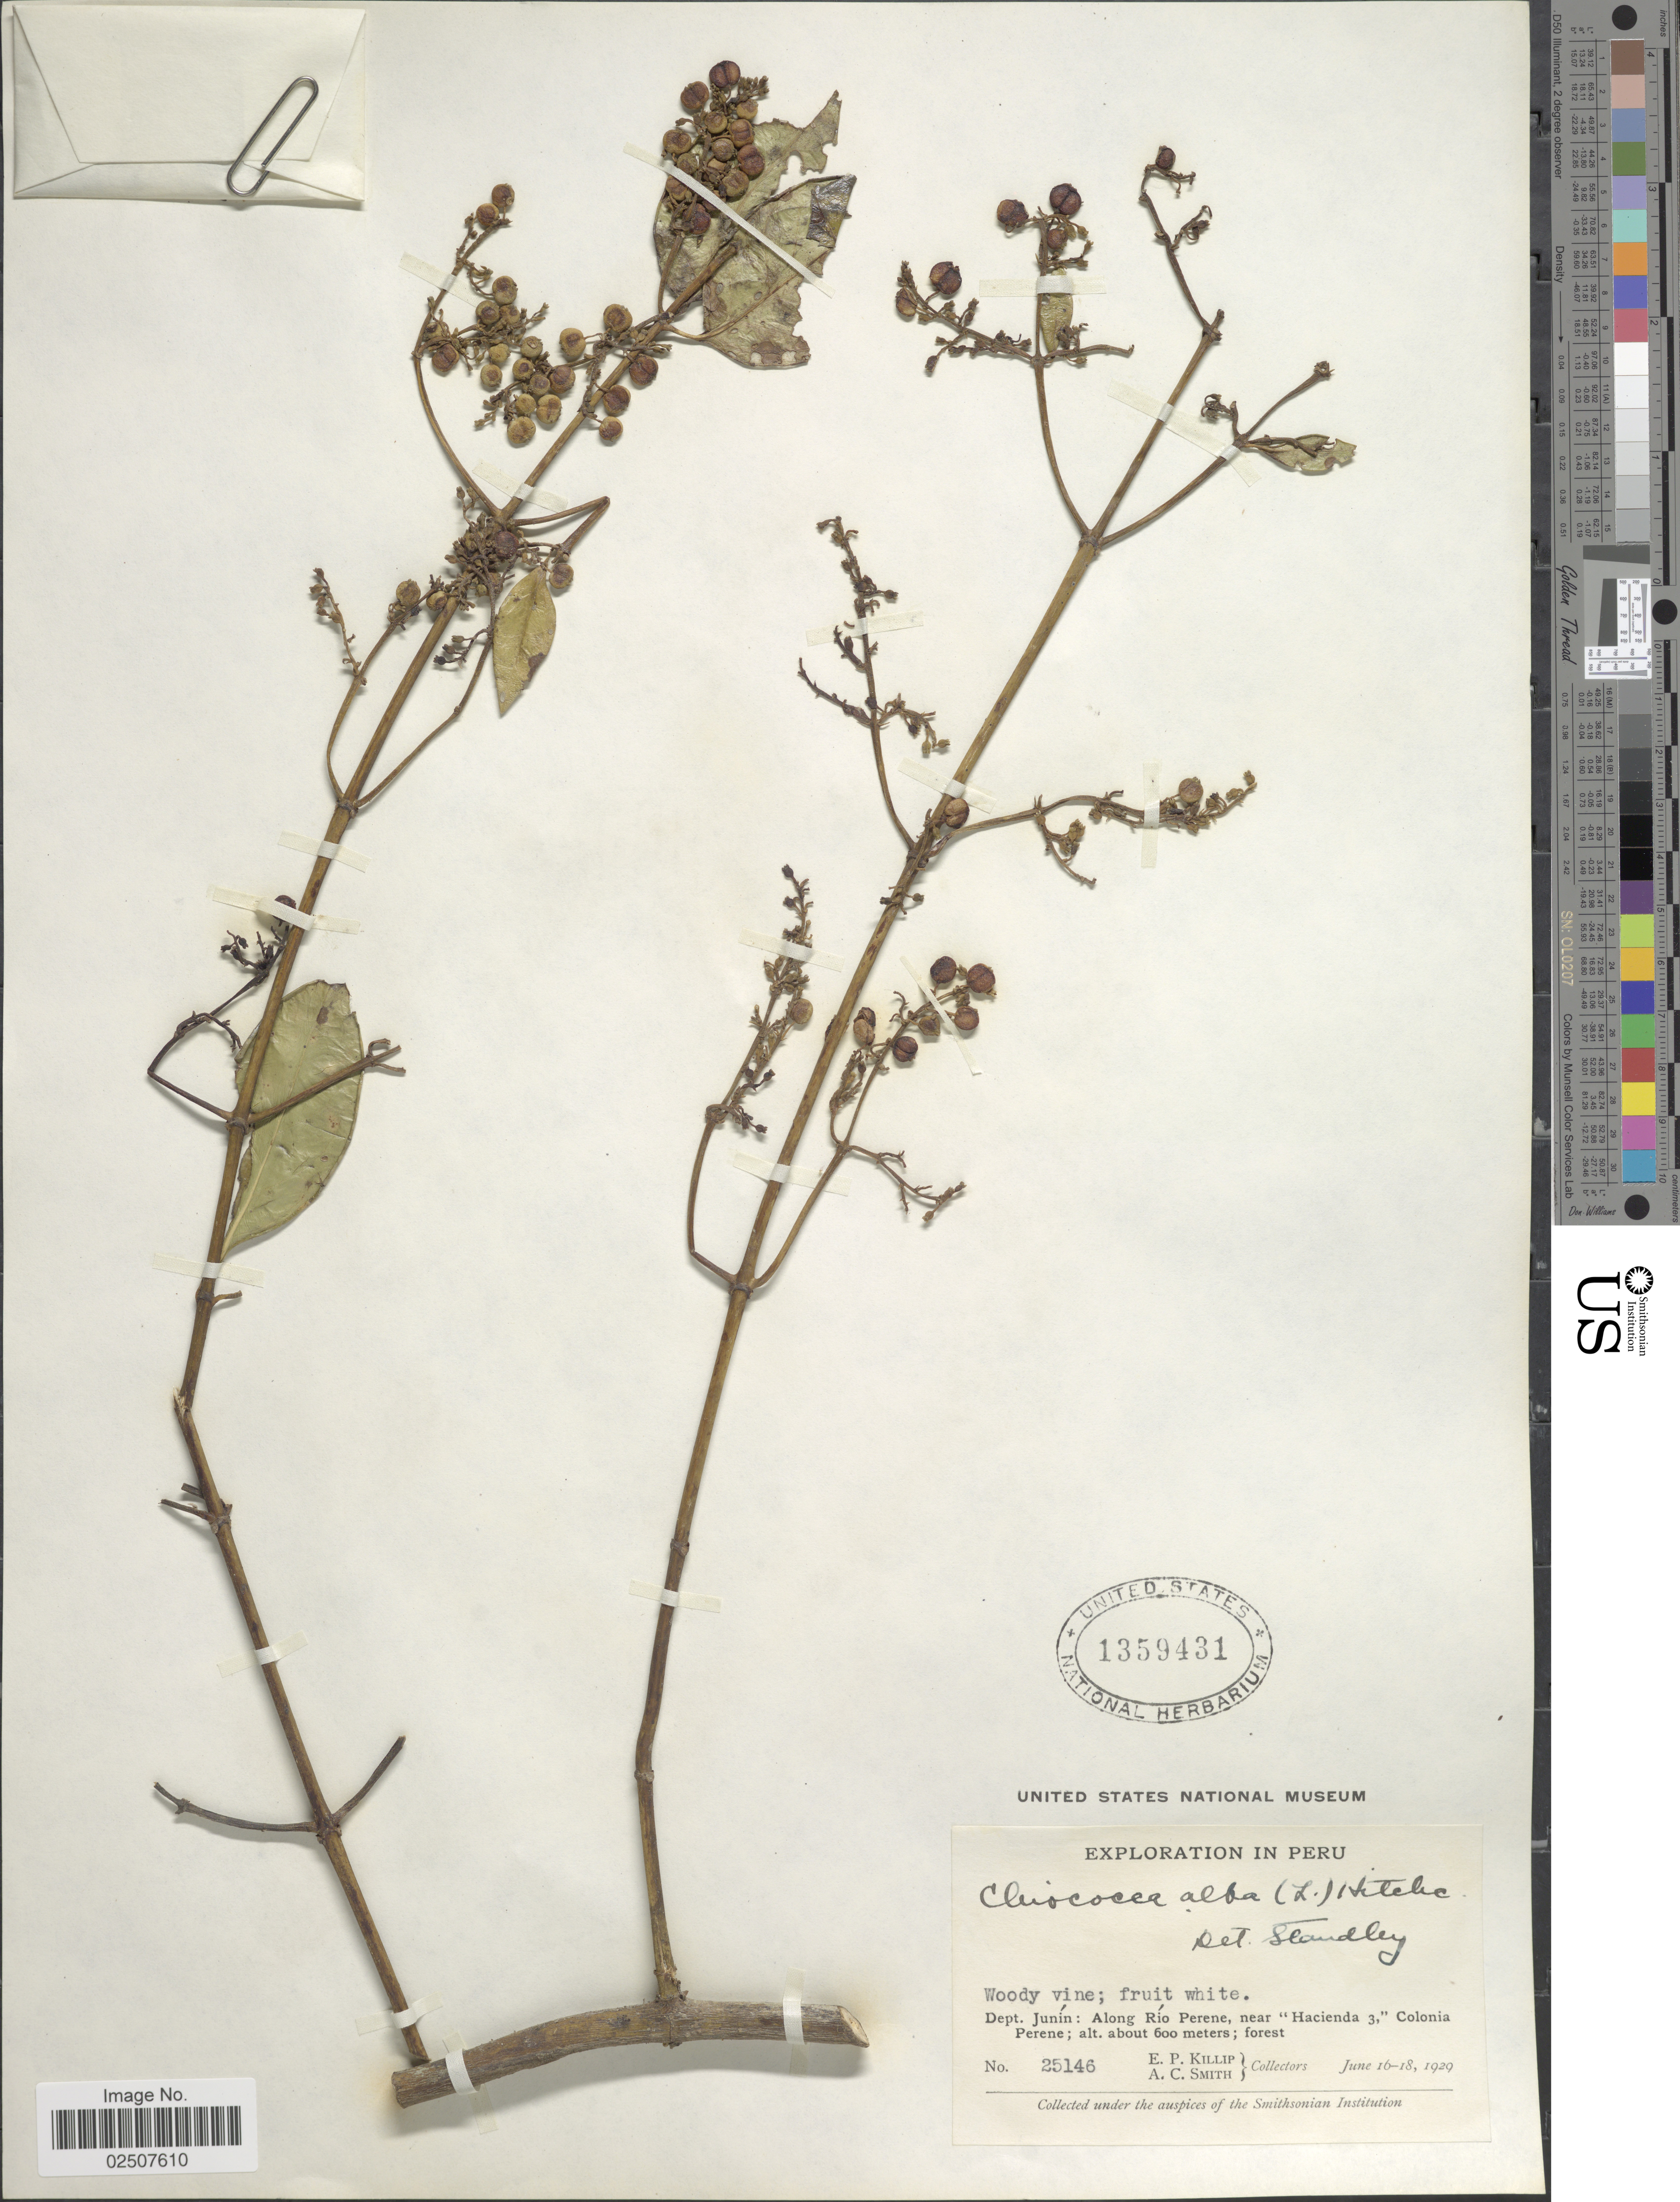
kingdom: Plantae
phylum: Tracheophyta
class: Magnoliopsida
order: Gentianales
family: Rubiaceae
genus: Chiococca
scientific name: Chiococca alba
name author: (L.) Hitchc.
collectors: E. P. Killip & A. C. Smith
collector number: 25146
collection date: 1929-06-16/1929-06-18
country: Peru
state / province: Junín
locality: Woody vine; Dept. Junín: Along Río Perene, near 'Hacienda 3,' Colonia Perene; forest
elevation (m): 600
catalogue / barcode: US 1359431